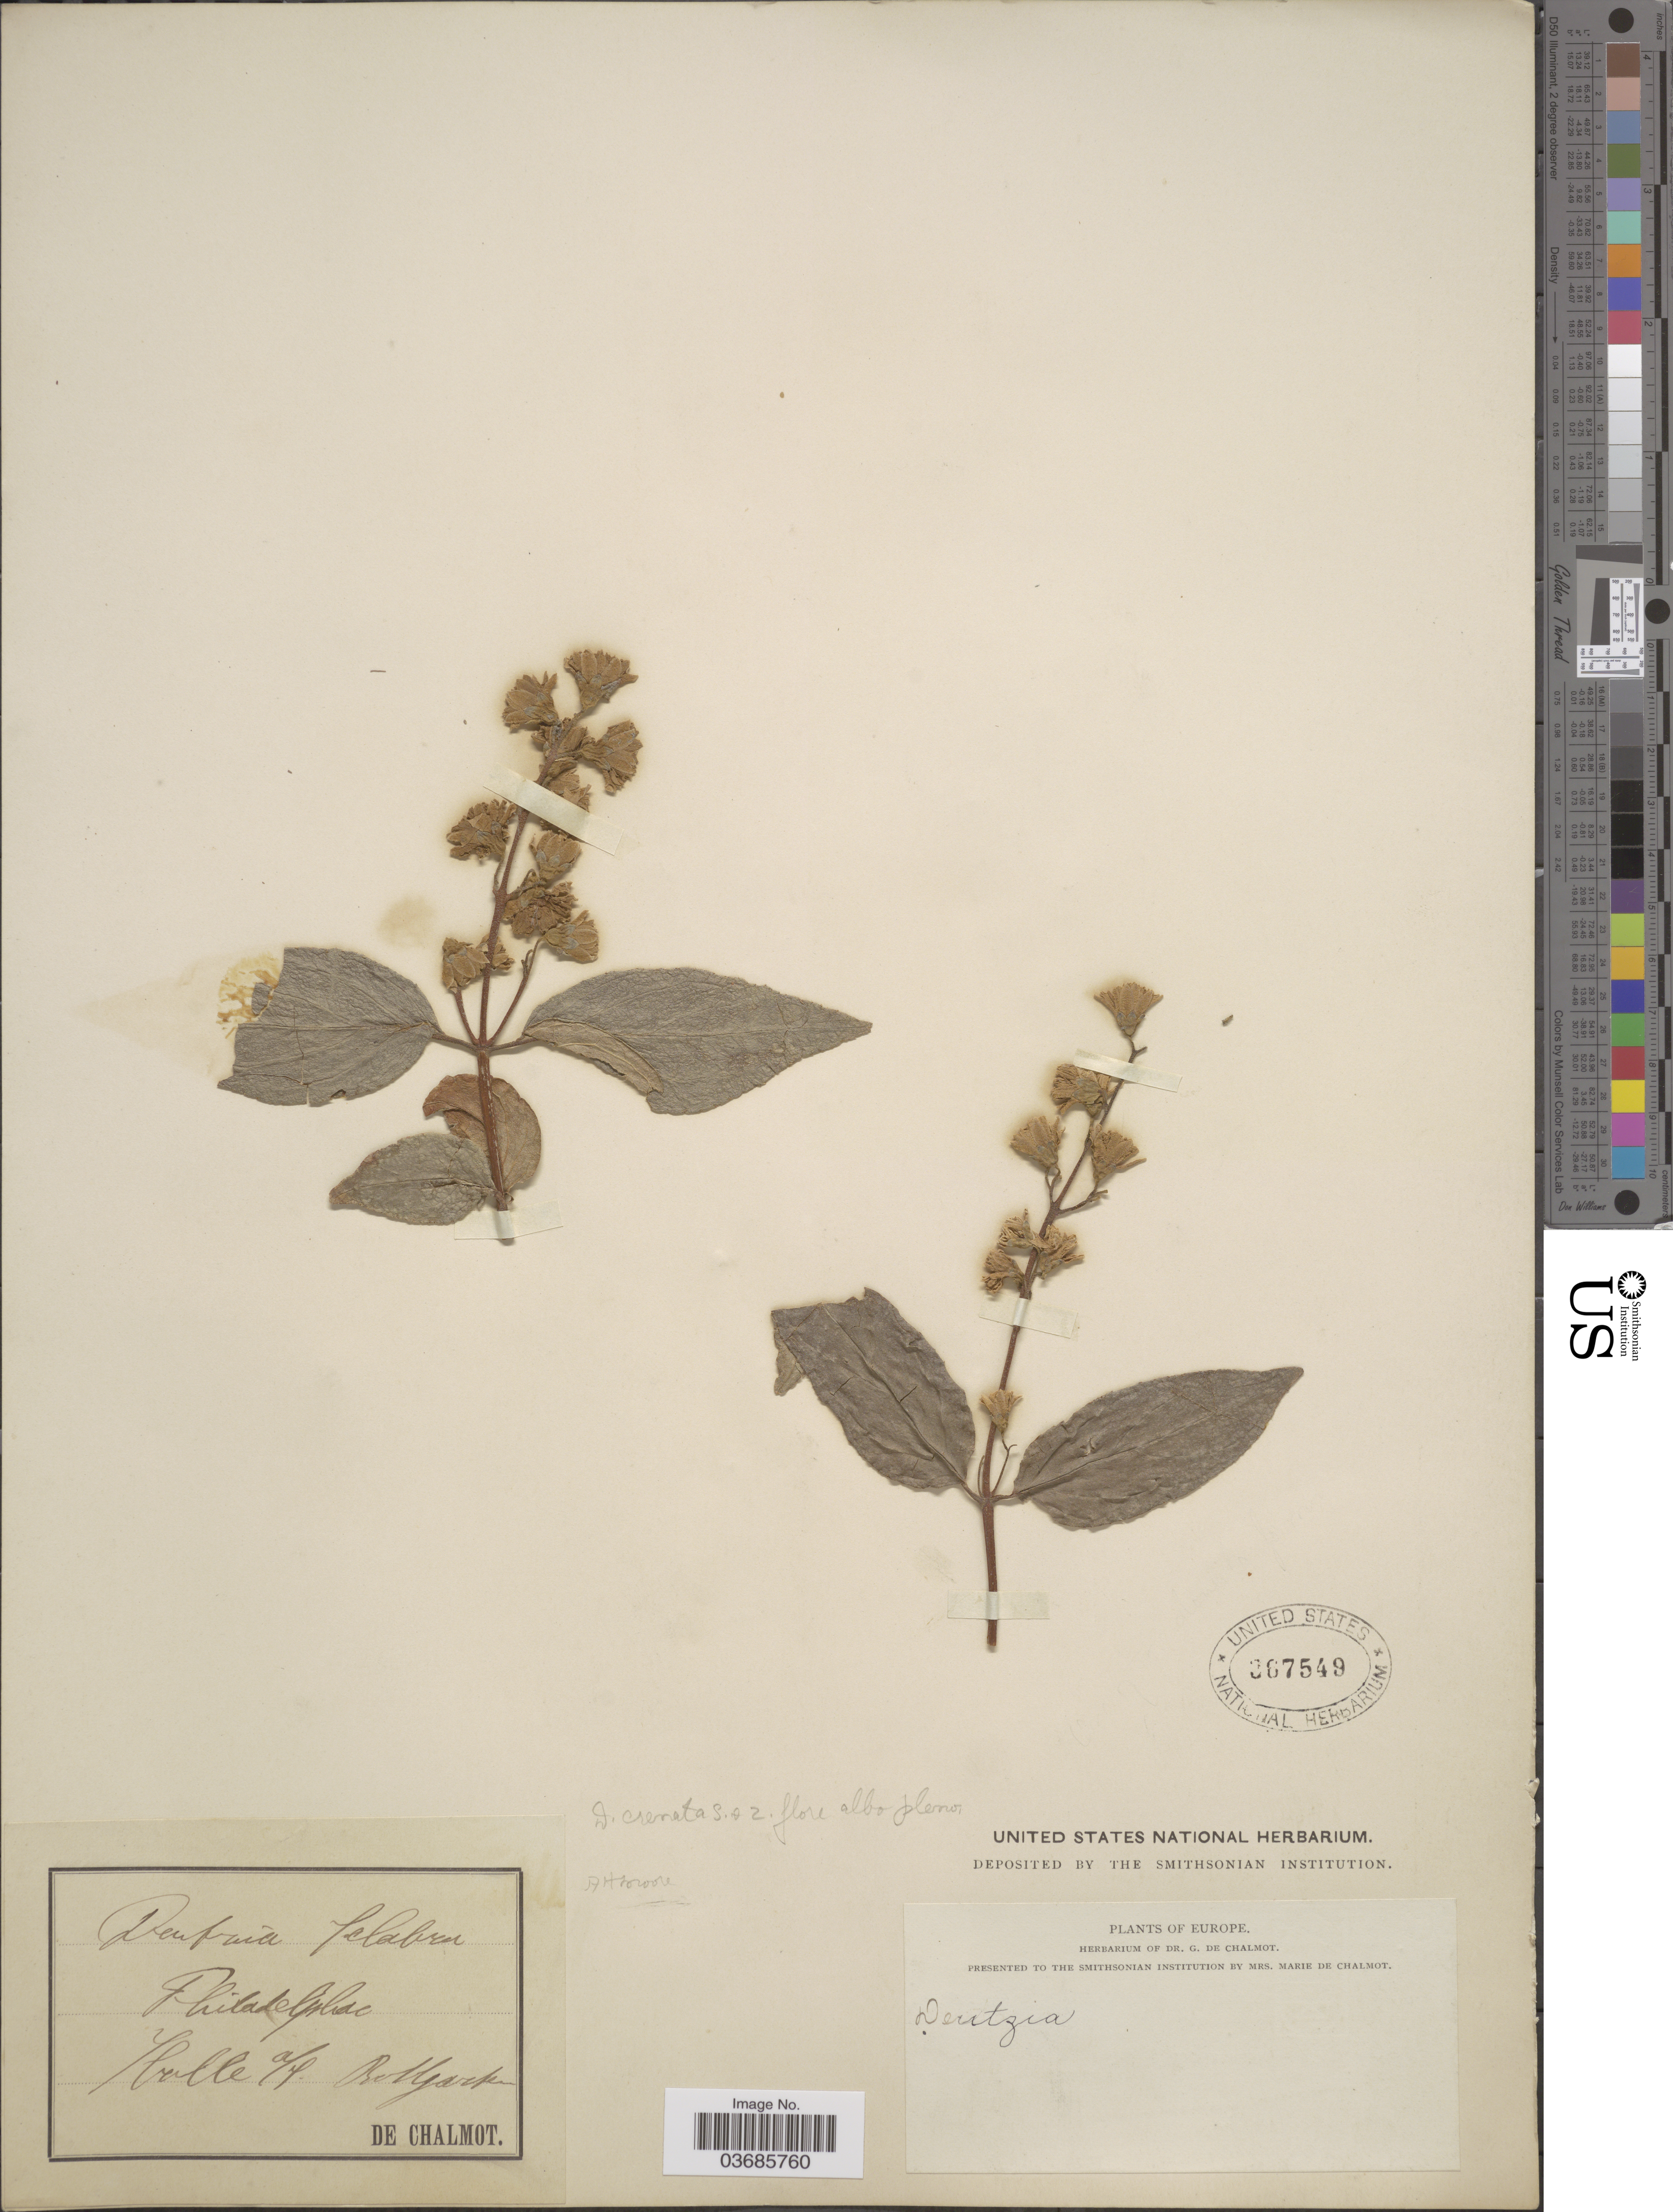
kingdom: Plantae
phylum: Tracheophyta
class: Magnoliopsida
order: Cornales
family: Hydrangeaceae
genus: Deutzia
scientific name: Deutzia scabra var. crenata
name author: Maxim.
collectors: G. de Chalmot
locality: Philadelphae [interpreted] Halle a-d Rollgarten. [interpreted] Europe.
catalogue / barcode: US 367549